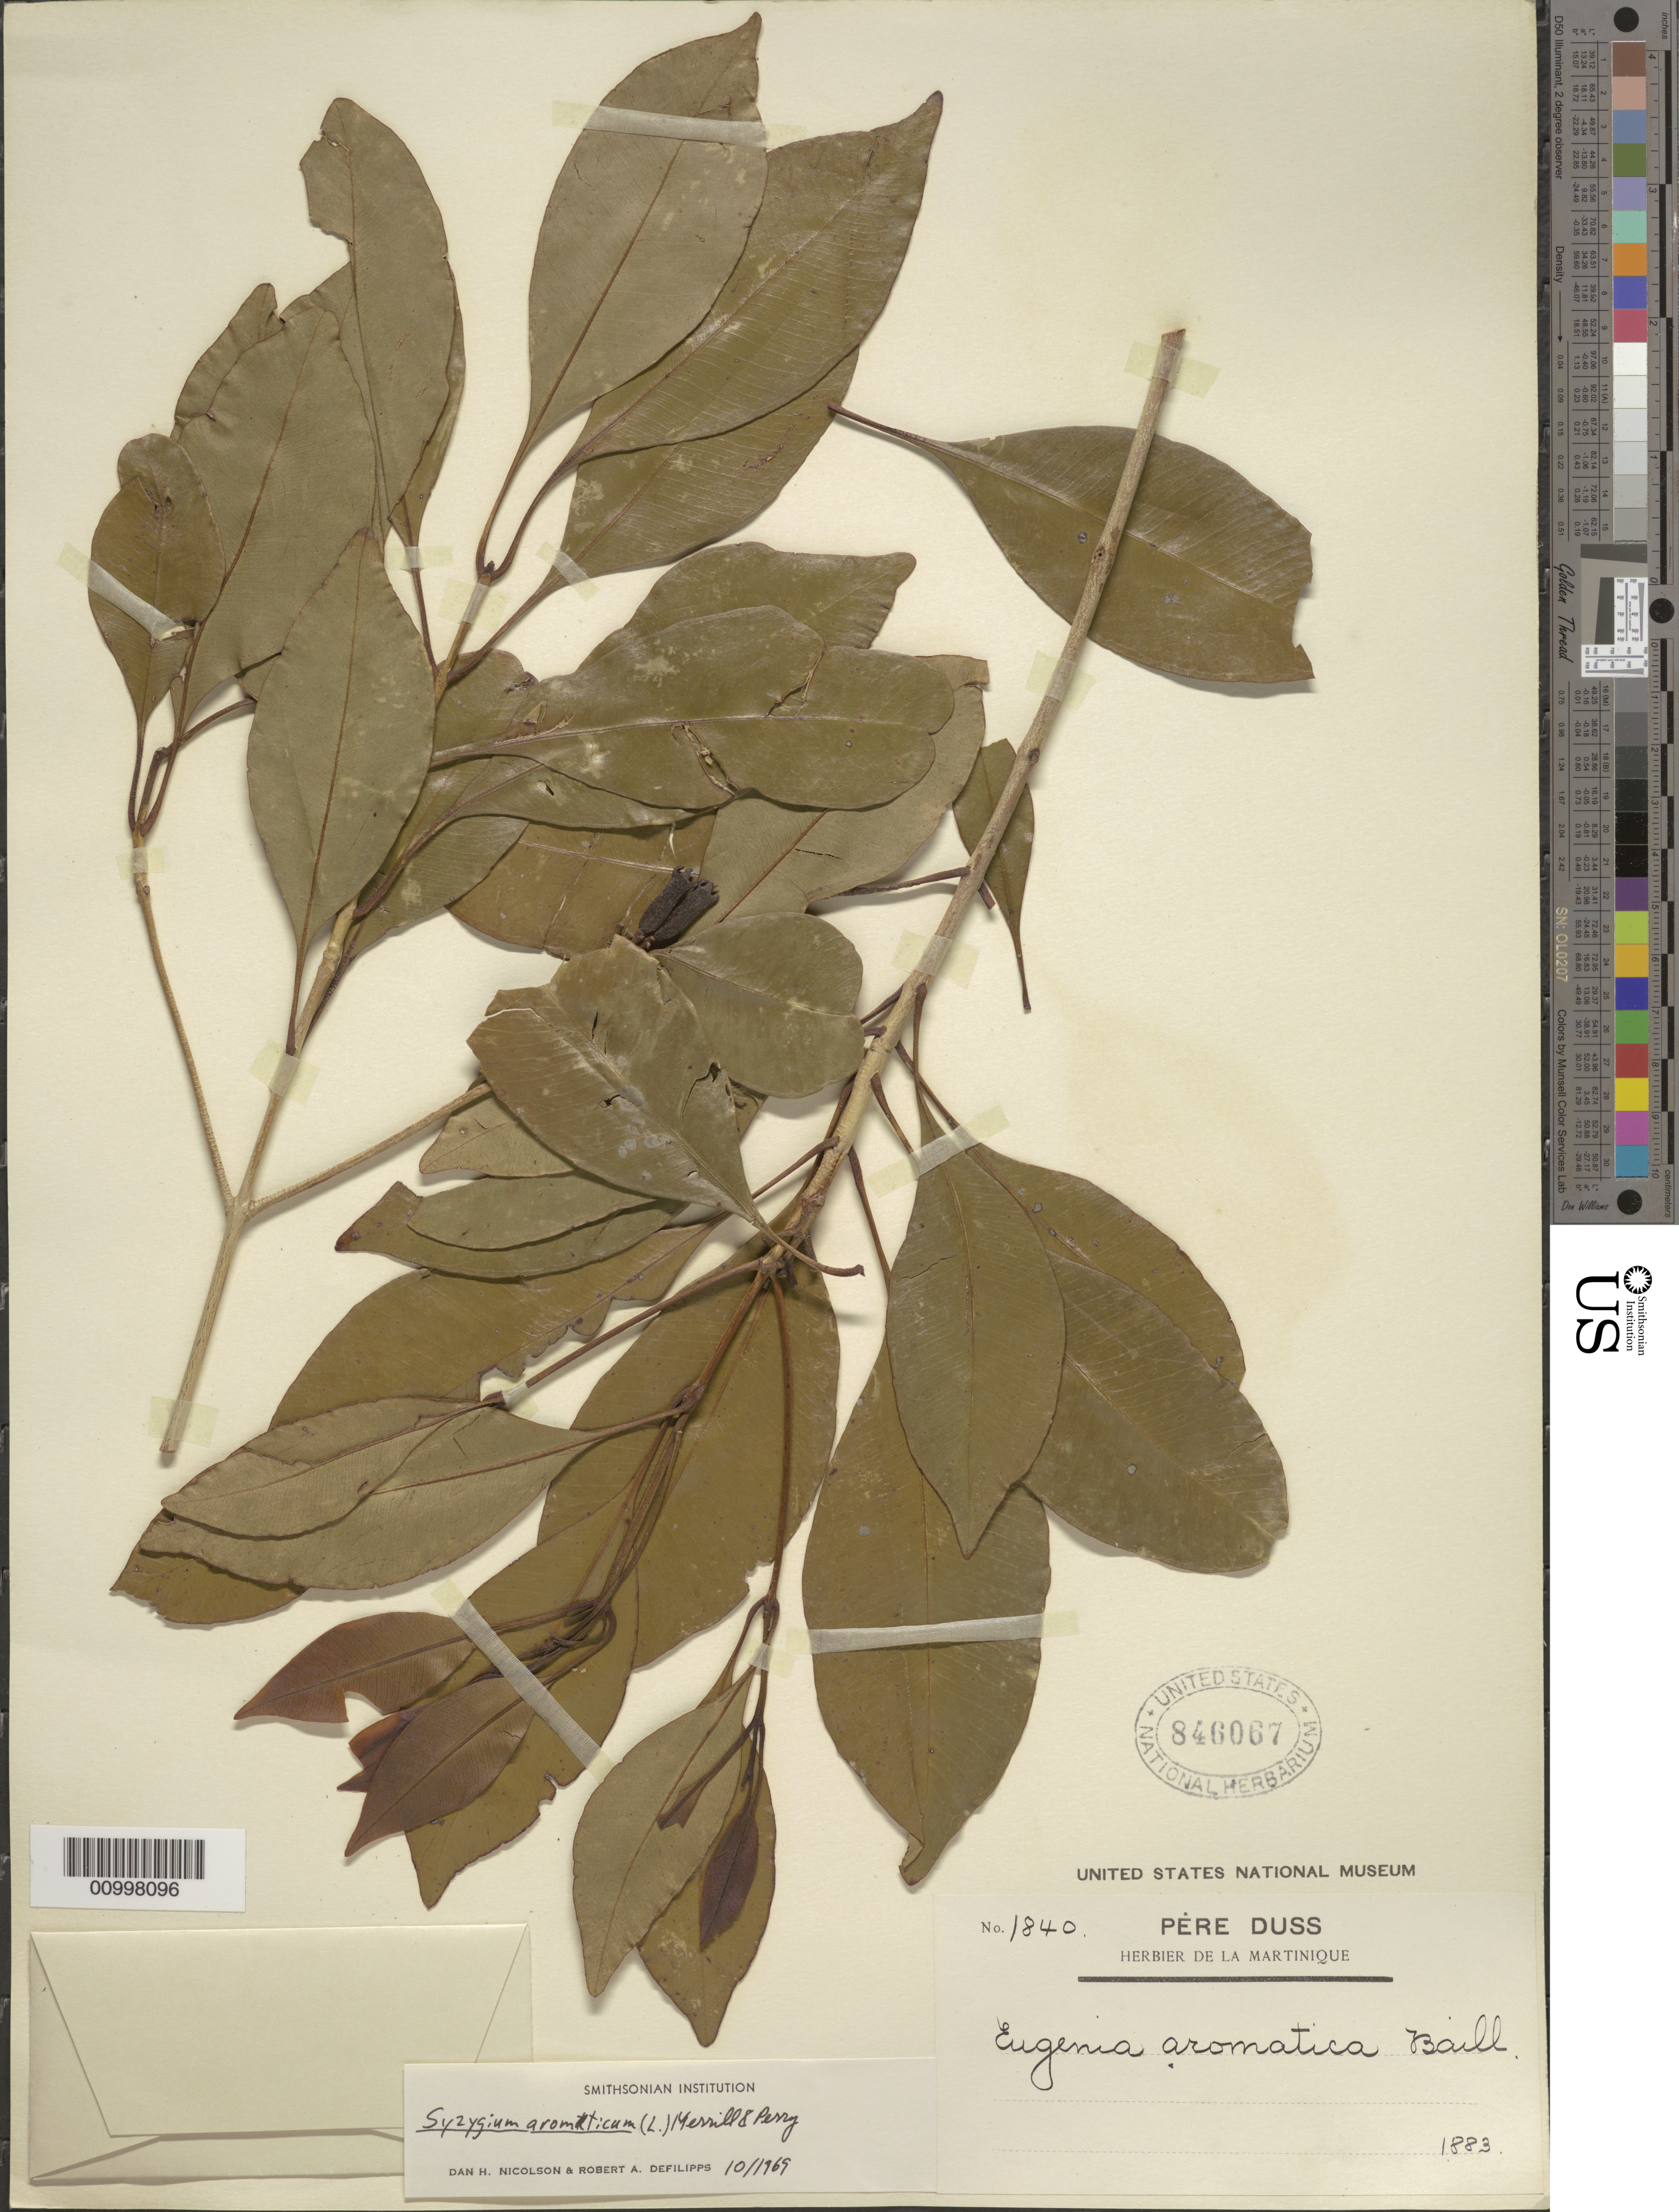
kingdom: Plantae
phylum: Tracheophyta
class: Magnoliopsida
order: Myrtales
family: Myrtaceae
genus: Syzygium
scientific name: Syzygium aromaticum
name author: (L.) Merr. & L.M. Perry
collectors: Père Duss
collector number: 1840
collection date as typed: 1883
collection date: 1883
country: Martinique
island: Martinique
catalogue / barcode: US 846067